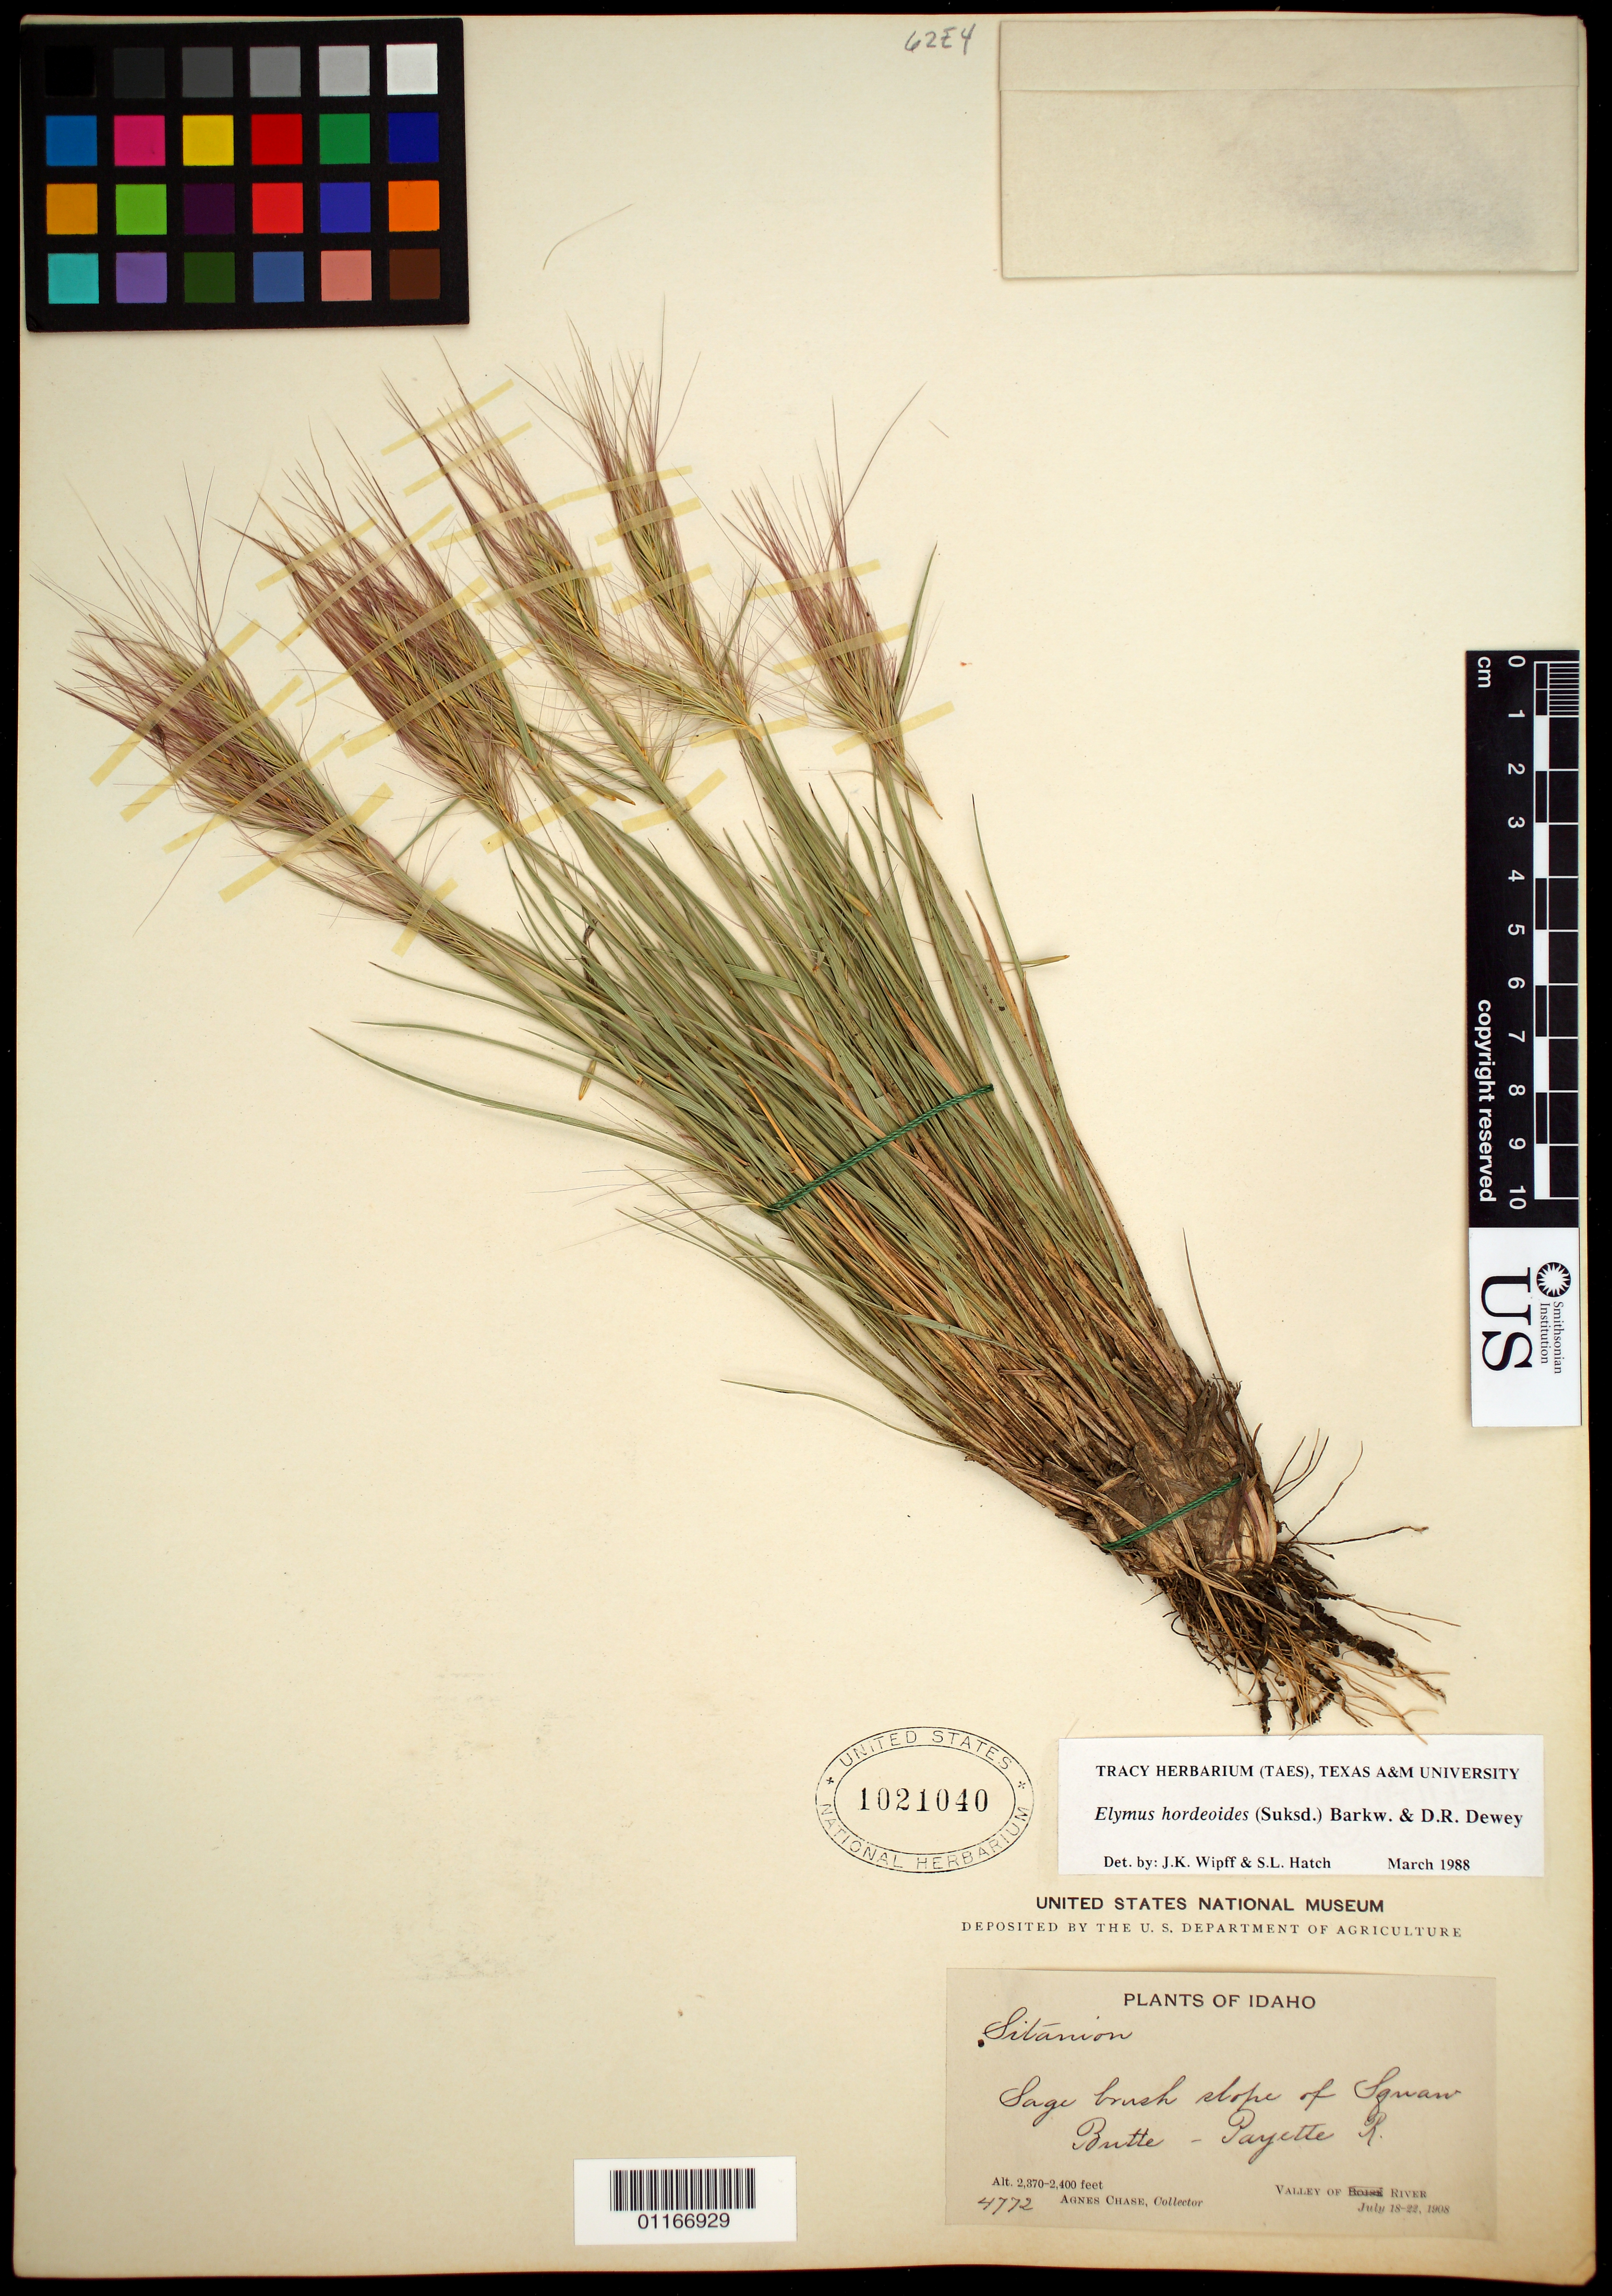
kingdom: Plantae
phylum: Tracheophyta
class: Liliopsida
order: Poales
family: Poaceae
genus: Elymus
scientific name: Elymus elymoides subsp. hordeoides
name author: (Suksd.) Barkworth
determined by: Poaceae Reorganization Project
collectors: A. Chase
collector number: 4772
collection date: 1908-07-18/1908-07-22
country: United States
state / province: Idaho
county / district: Butte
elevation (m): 722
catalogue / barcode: US 1021040